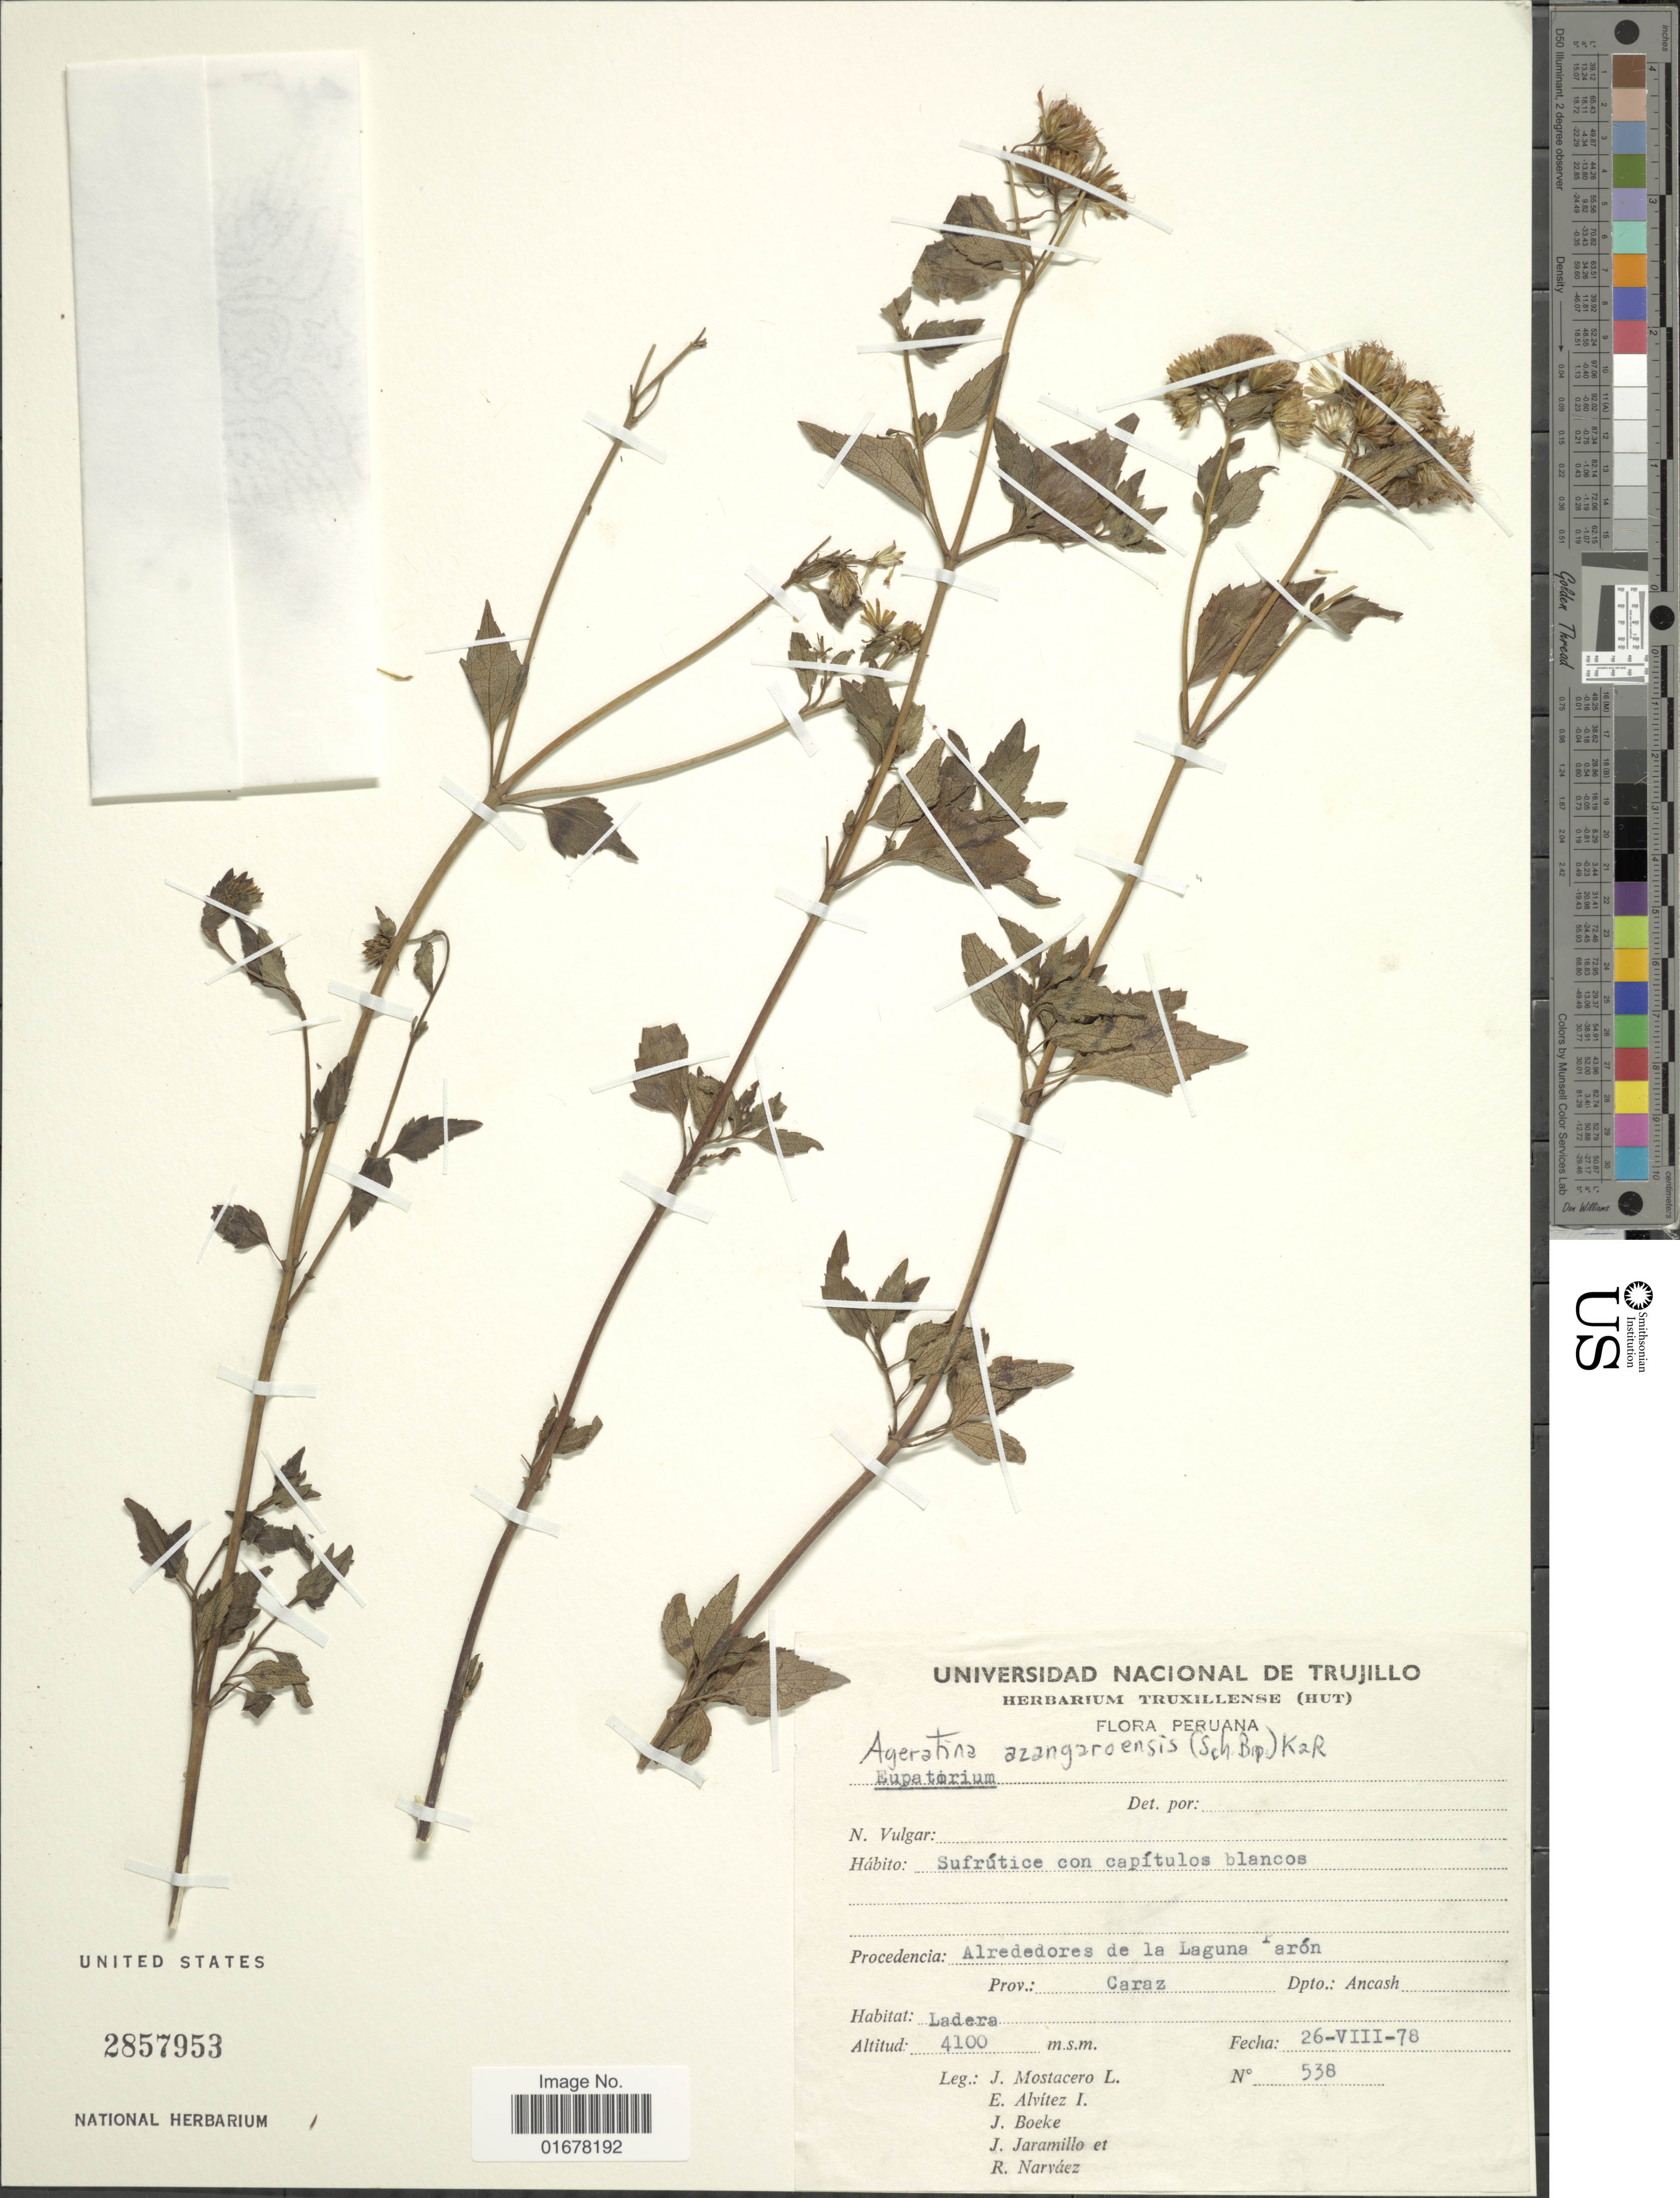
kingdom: Plantae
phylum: Tracheophyta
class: Magnoliopsida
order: Asterales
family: Asteraceae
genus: Ageratina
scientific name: Ageratina azangaroensis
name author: (Sch. Bip. ex Wedd.) R.M. King & H. Rob.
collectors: J. Mostacero L., E. Alvitez I., J. D. Boeke, J. Jaramillo & R. Narváez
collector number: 538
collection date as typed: Transcribed d/m/y: 26/8/78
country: Peru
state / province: Ancash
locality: Procedencia: Alrededores de la Laguna Paron, Prov. Caraz, Dpto Ancash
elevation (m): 4100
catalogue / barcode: US 2857953